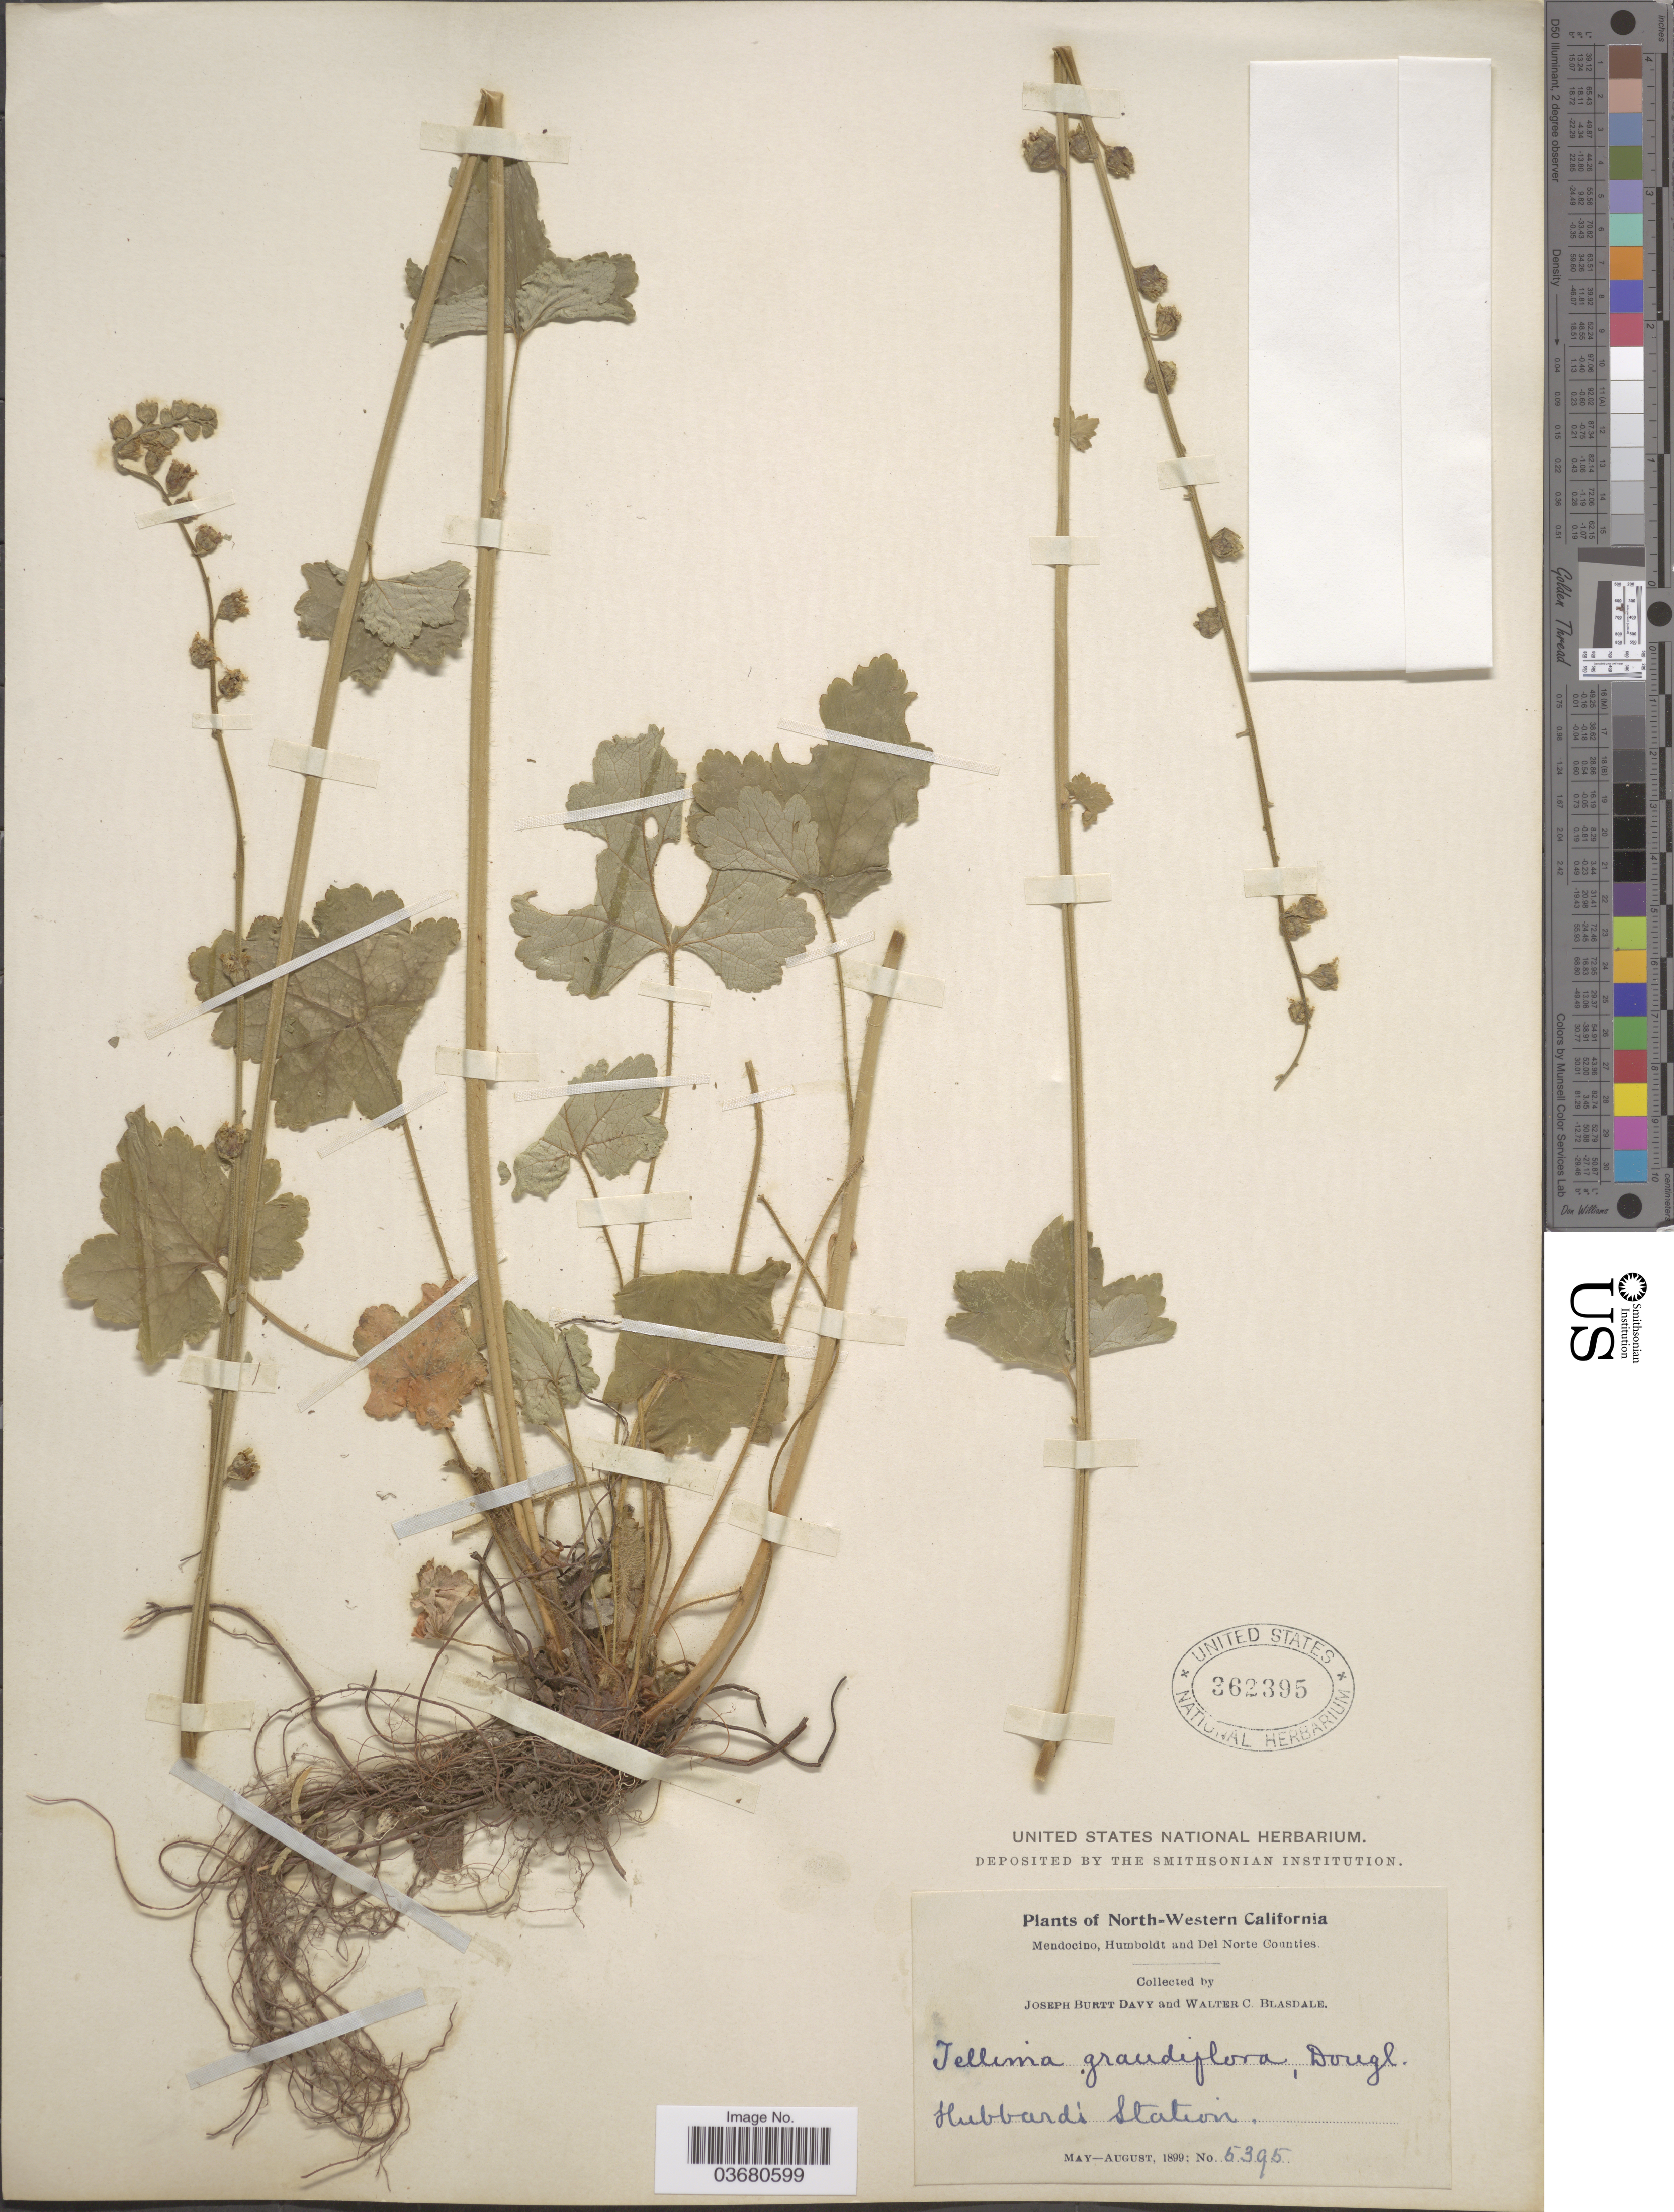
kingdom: Plantae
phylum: Tracheophyta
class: Magnoliopsida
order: Saxifragales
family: Saxifragaceae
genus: Tellima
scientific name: Tellima grandiflora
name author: (Pursh) Douglas ex Lindl.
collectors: J. Burtt Davy & W. Blasdale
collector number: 5395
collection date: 1899-05/1899-08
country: United States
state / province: California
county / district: Mendocino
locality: North-Western California. Hubbard's Station. Mendocino, Humboldt and Del Norte Counties.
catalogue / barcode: US 362395